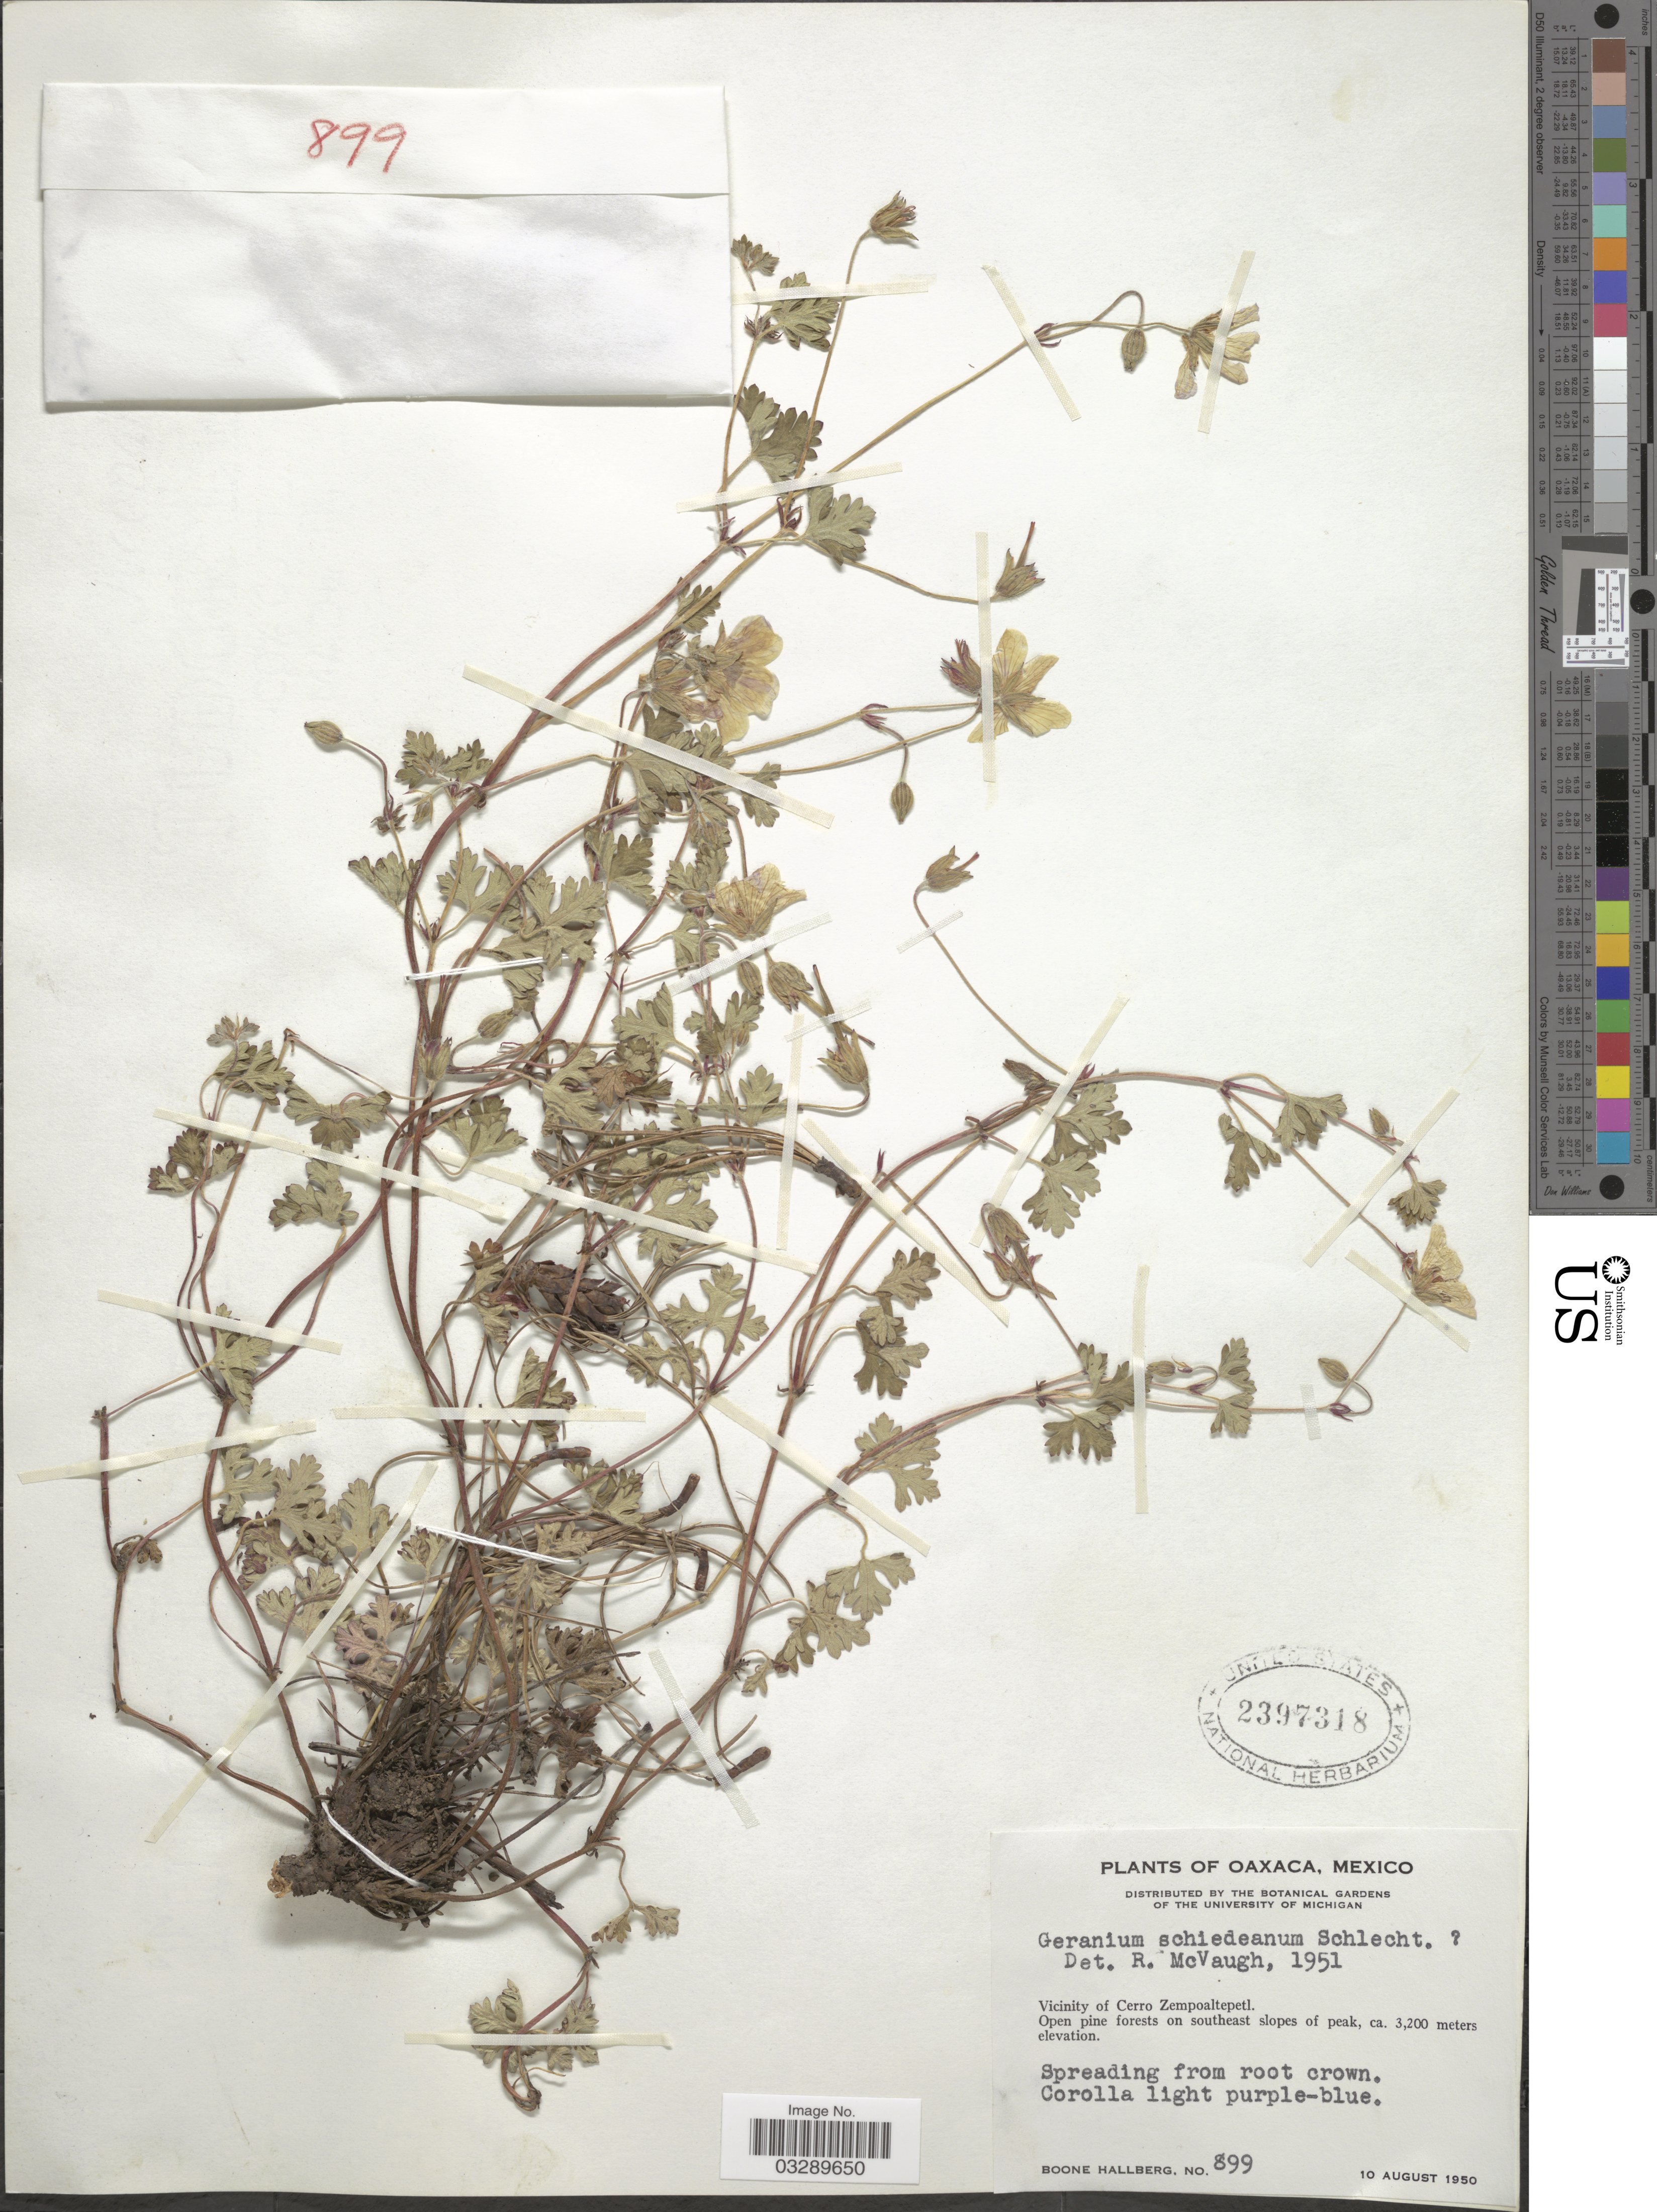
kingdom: Plantae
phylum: Tracheophyta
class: Magnoliopsida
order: Geraniales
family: Geraniaceae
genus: Geranium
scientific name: Geranium schiedeanum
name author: Schltdl.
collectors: B. Hallberg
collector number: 899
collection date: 1950-08-10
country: Mexico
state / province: Oaxaca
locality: Vicinity of Cerro Zempoaltepetl. Open pine forests on southeast slopes of peak.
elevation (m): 3200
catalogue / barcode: US 2397318